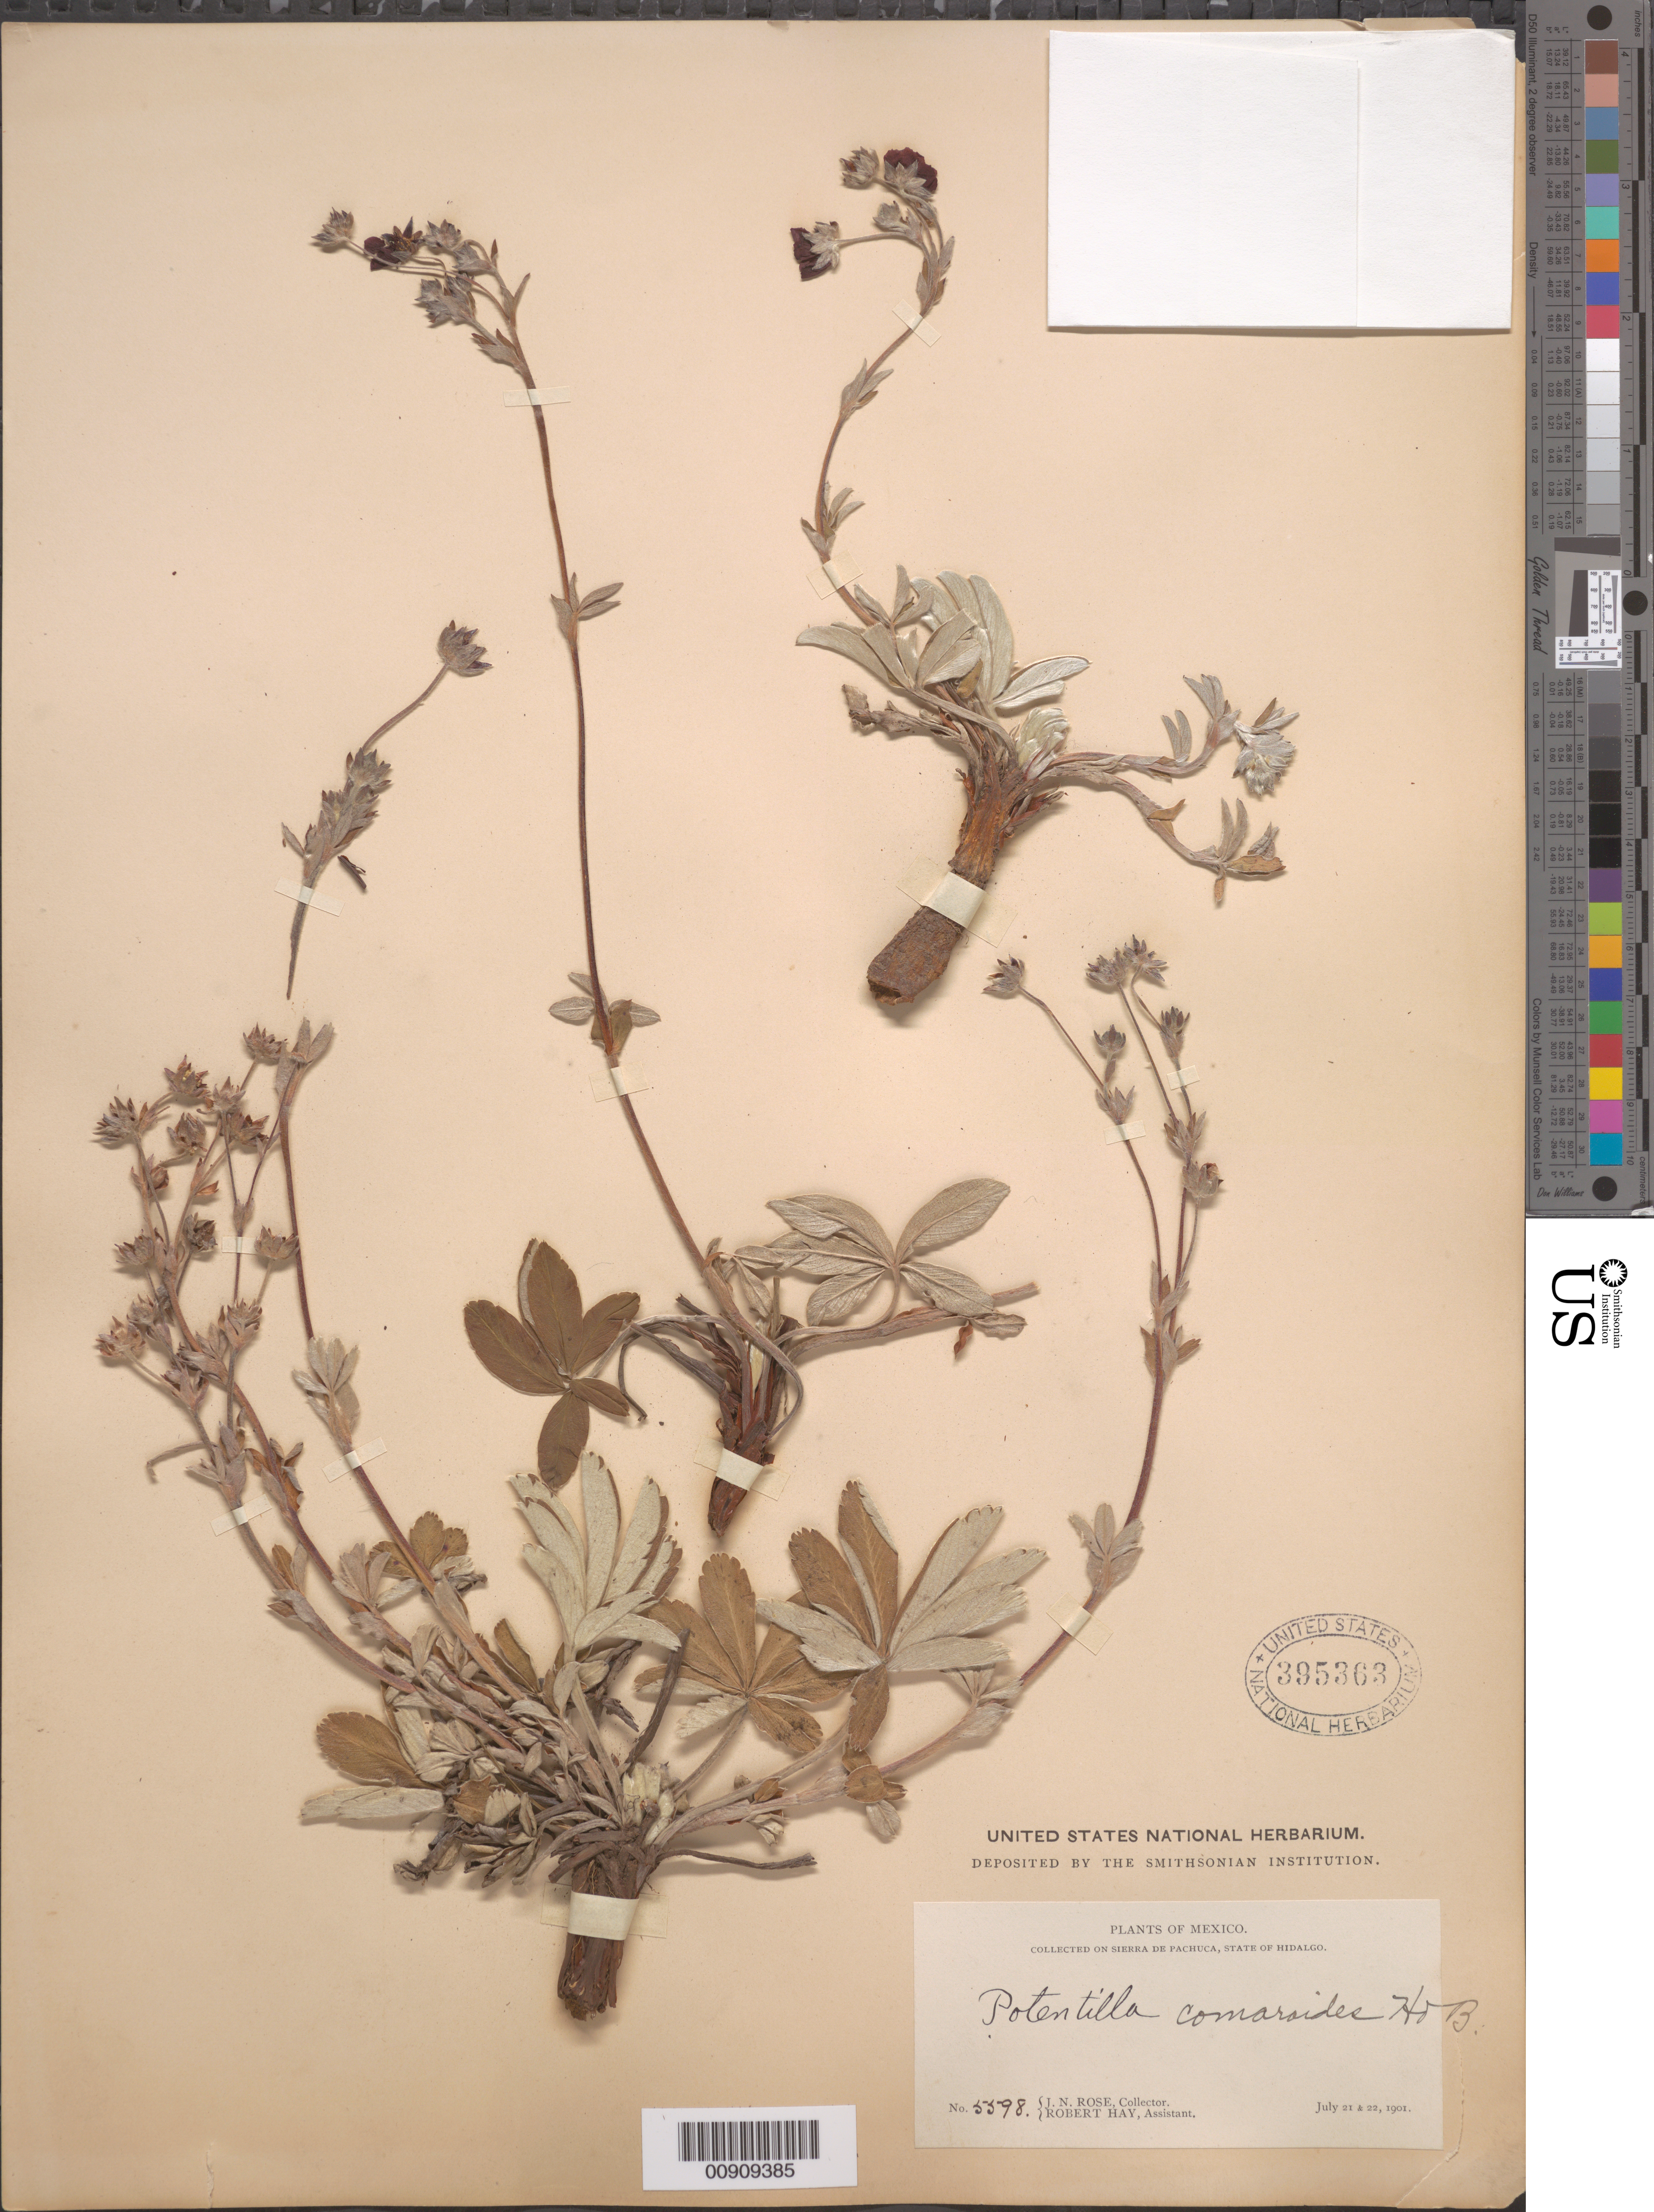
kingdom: Plantae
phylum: Tracheophyta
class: Magnoliopsida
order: Rosales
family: Rosaceae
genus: Potentilla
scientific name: Potentilla comaroides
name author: Humb. & Bonpl.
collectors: J. N. Rose & R. Hay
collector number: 5598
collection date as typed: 21 Jul 1901 to 22 Jul 1901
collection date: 1901-07-21/1901-07-22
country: Mexico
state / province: Hidalgo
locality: Sierra de Pachuca, State of Hidalgo.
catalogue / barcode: US 395363